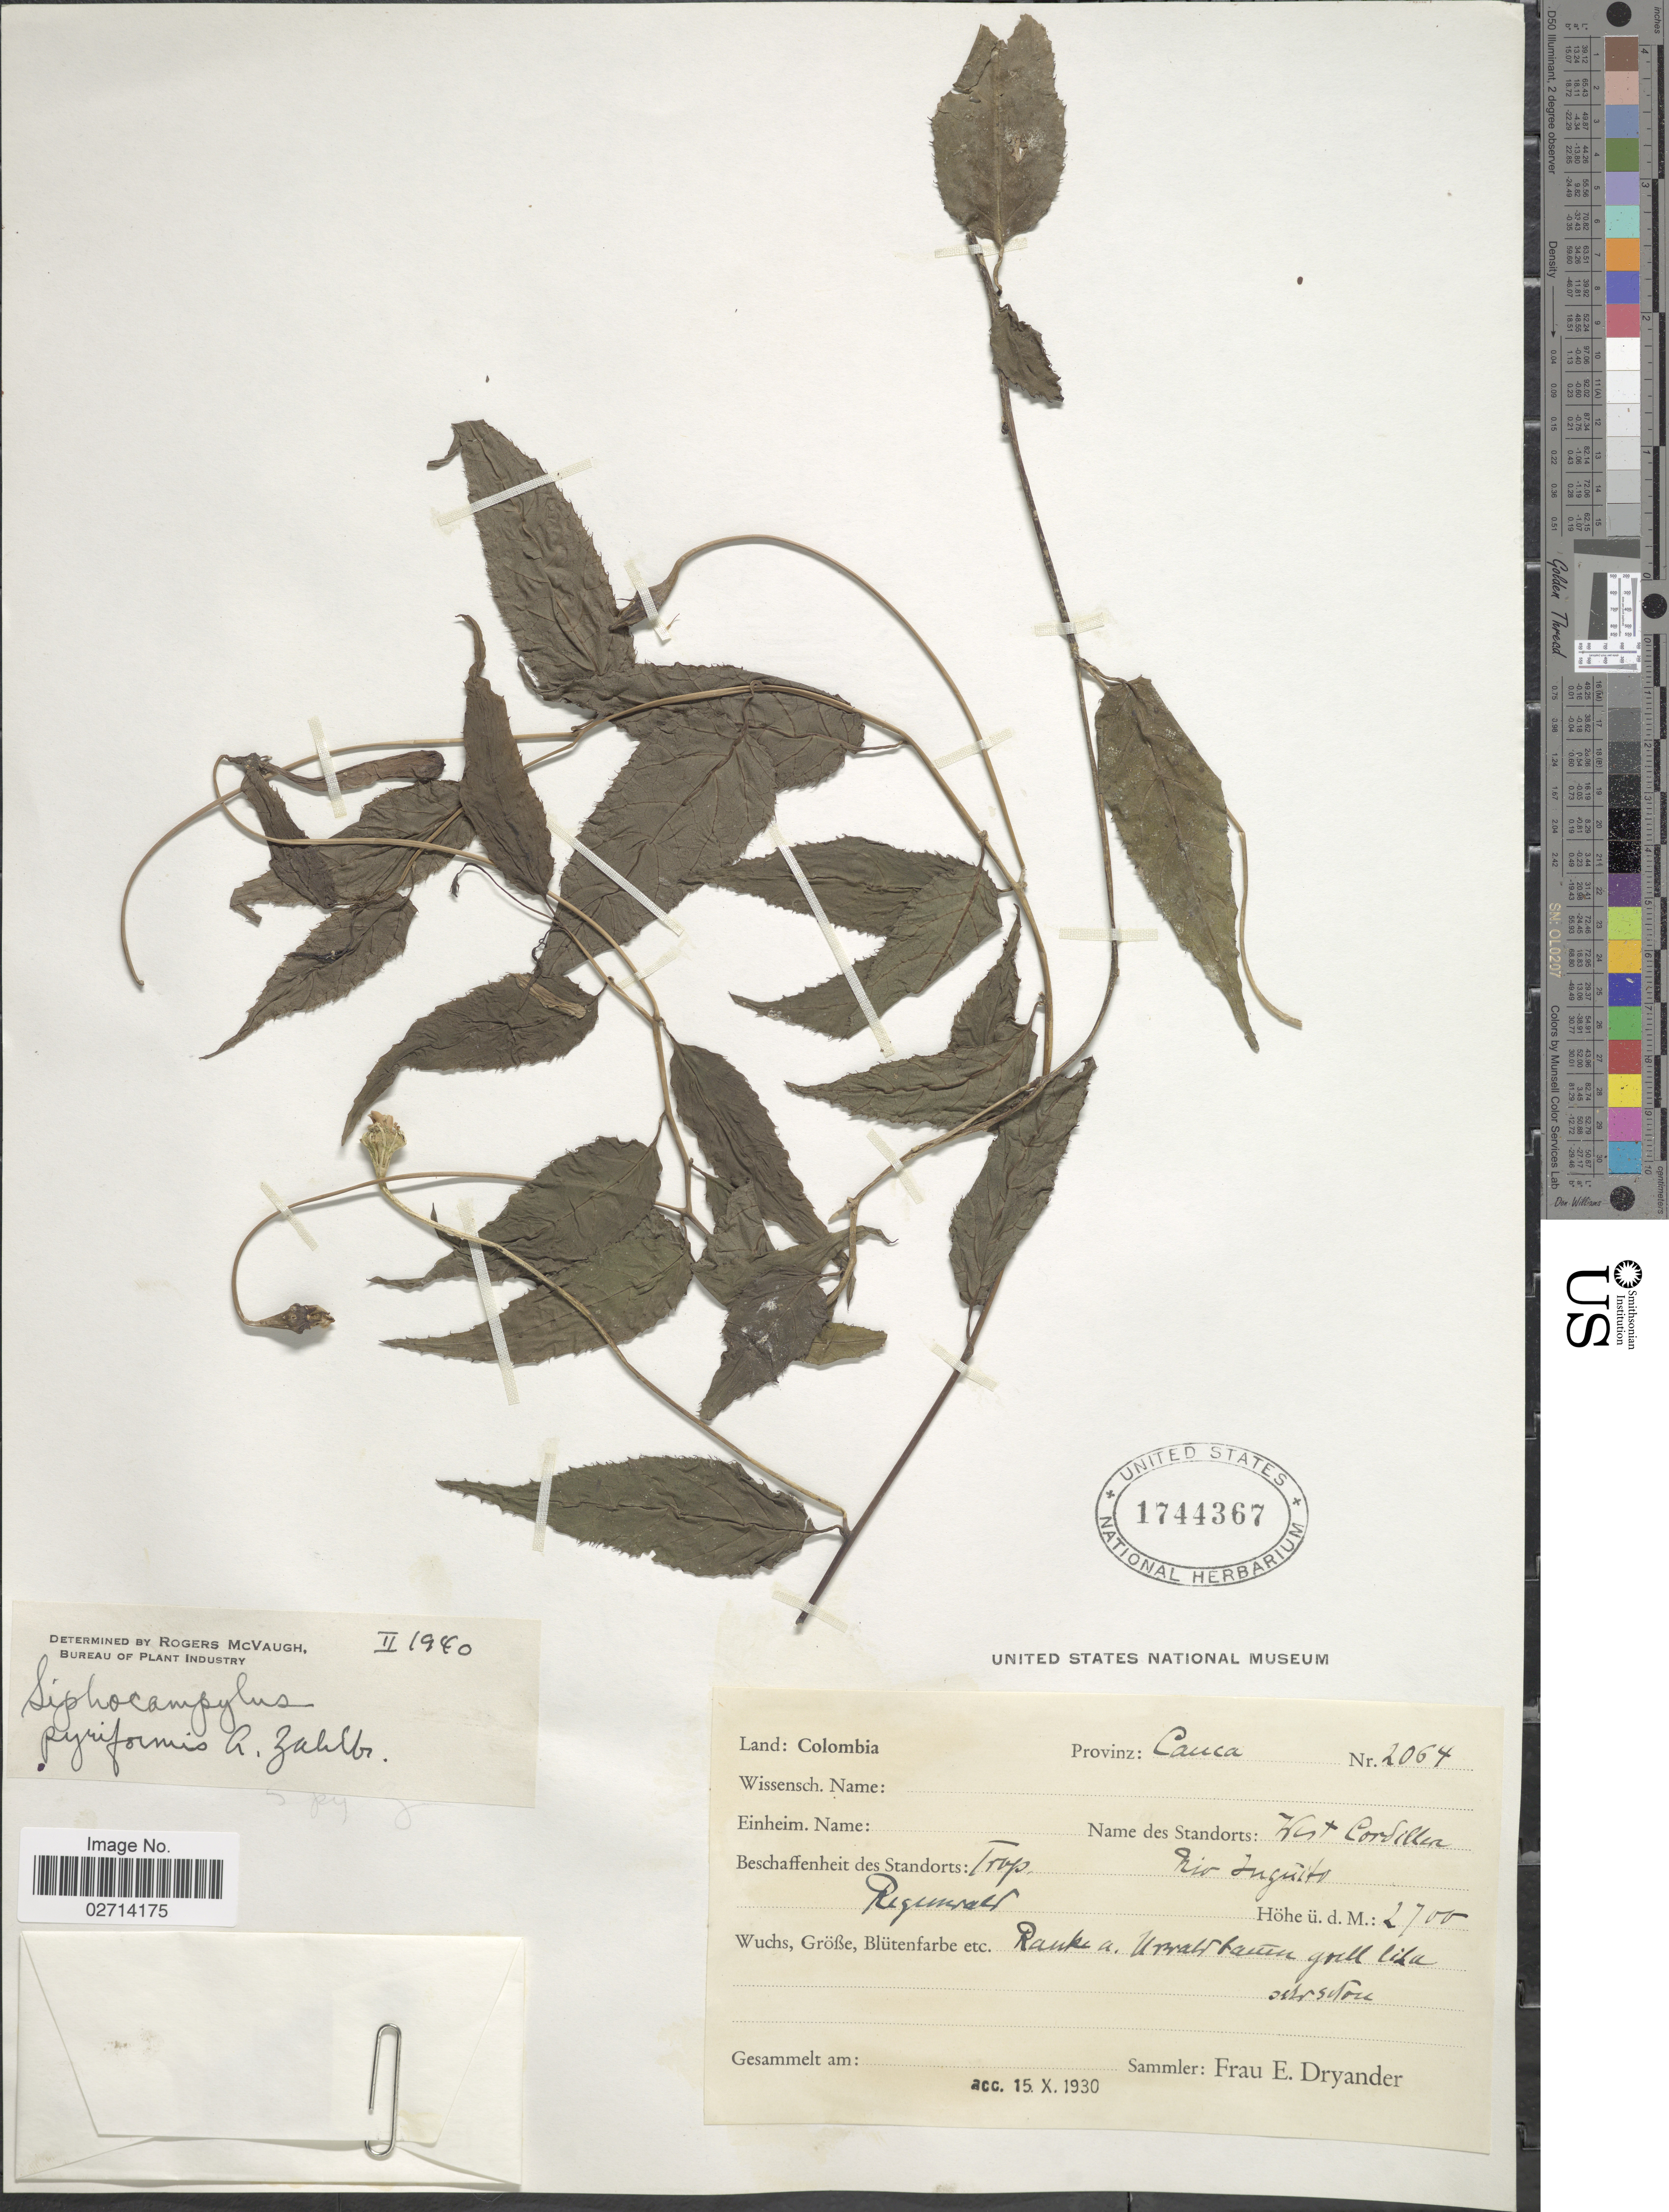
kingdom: Plantae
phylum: Tracheophyta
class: Magnoliopsida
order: Asterales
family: Campanulaceae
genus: Siphocampylus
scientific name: Siphocampylus pyriformis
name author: Zahlbr.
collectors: F. Dryander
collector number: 2064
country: Colombia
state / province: Cauca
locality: West Cordillera, Trop., Rio Inguito, Regenwald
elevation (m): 2700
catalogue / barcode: US 1744367